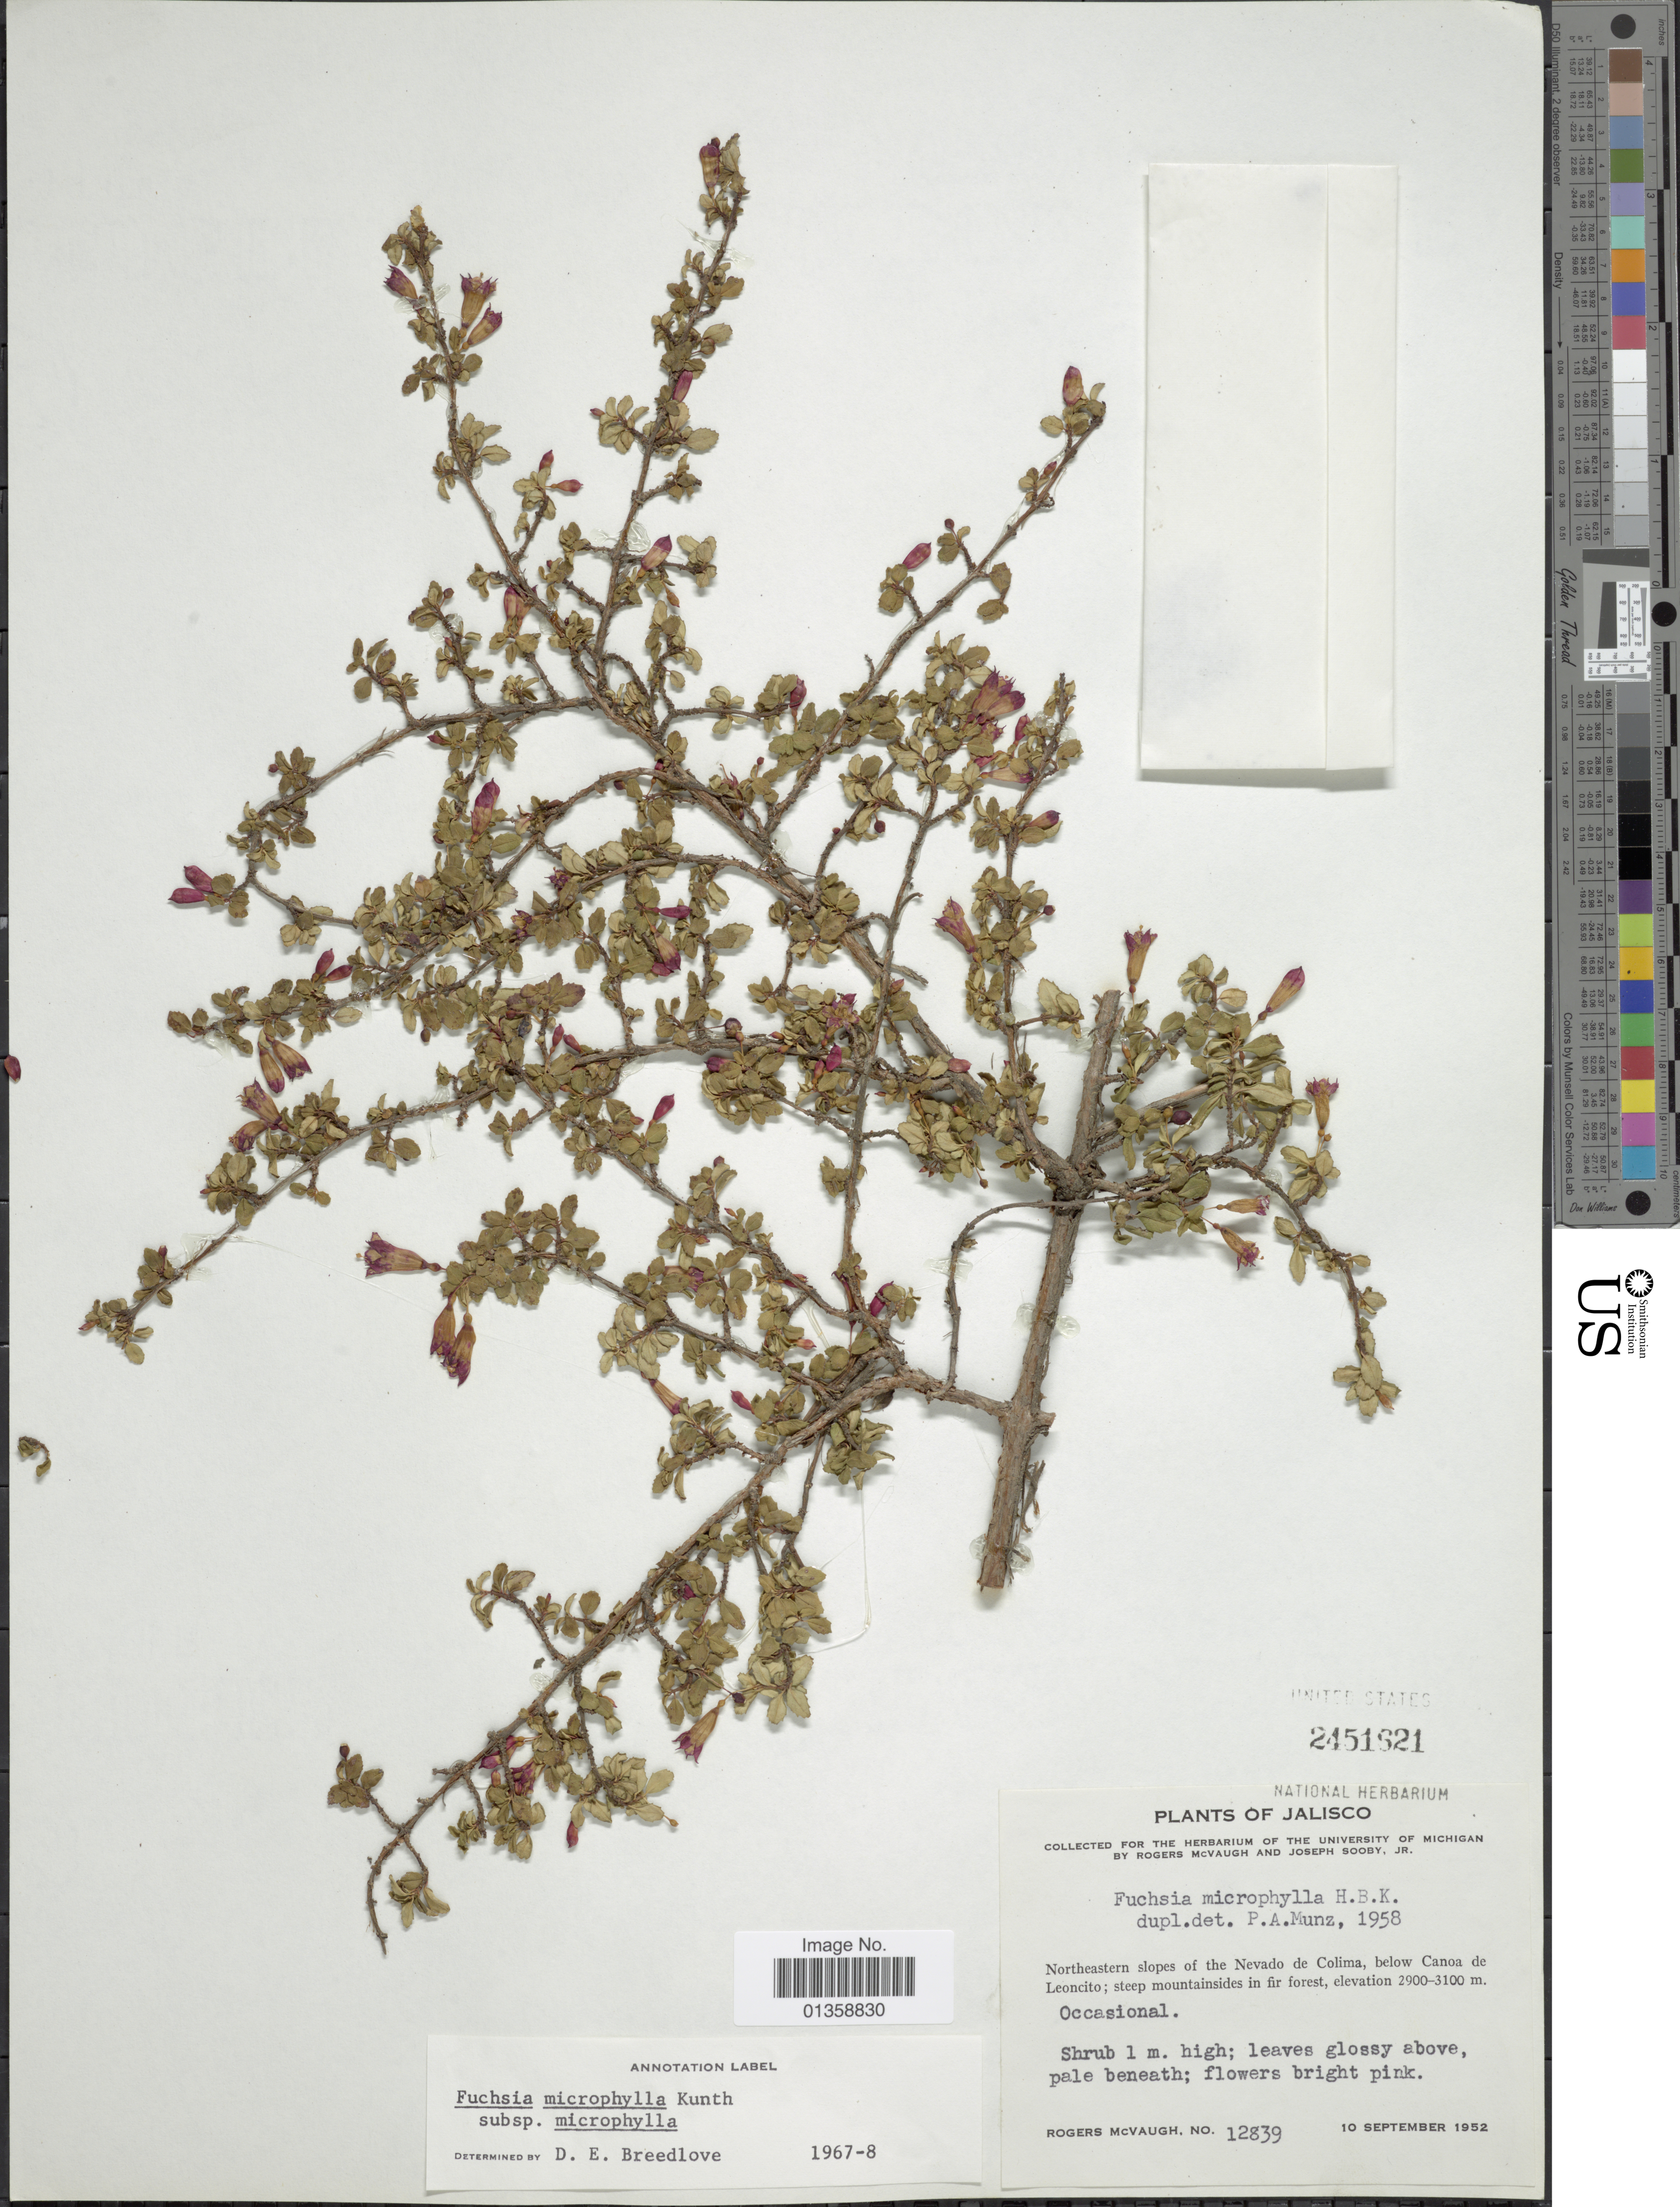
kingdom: Plantae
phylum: Tracheophyta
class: Magnoliopsida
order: Myrtales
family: Onagraceae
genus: Fuchsia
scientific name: Fuchsia microphylla subsp. microphylla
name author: Kunth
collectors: R. McVaugh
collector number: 12839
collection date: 1952-09-10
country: Mexico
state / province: Jalisco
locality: Northeastern slopes of the Nevado de Colima, below Canoa de Leoncito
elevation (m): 2900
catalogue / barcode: US 2451621